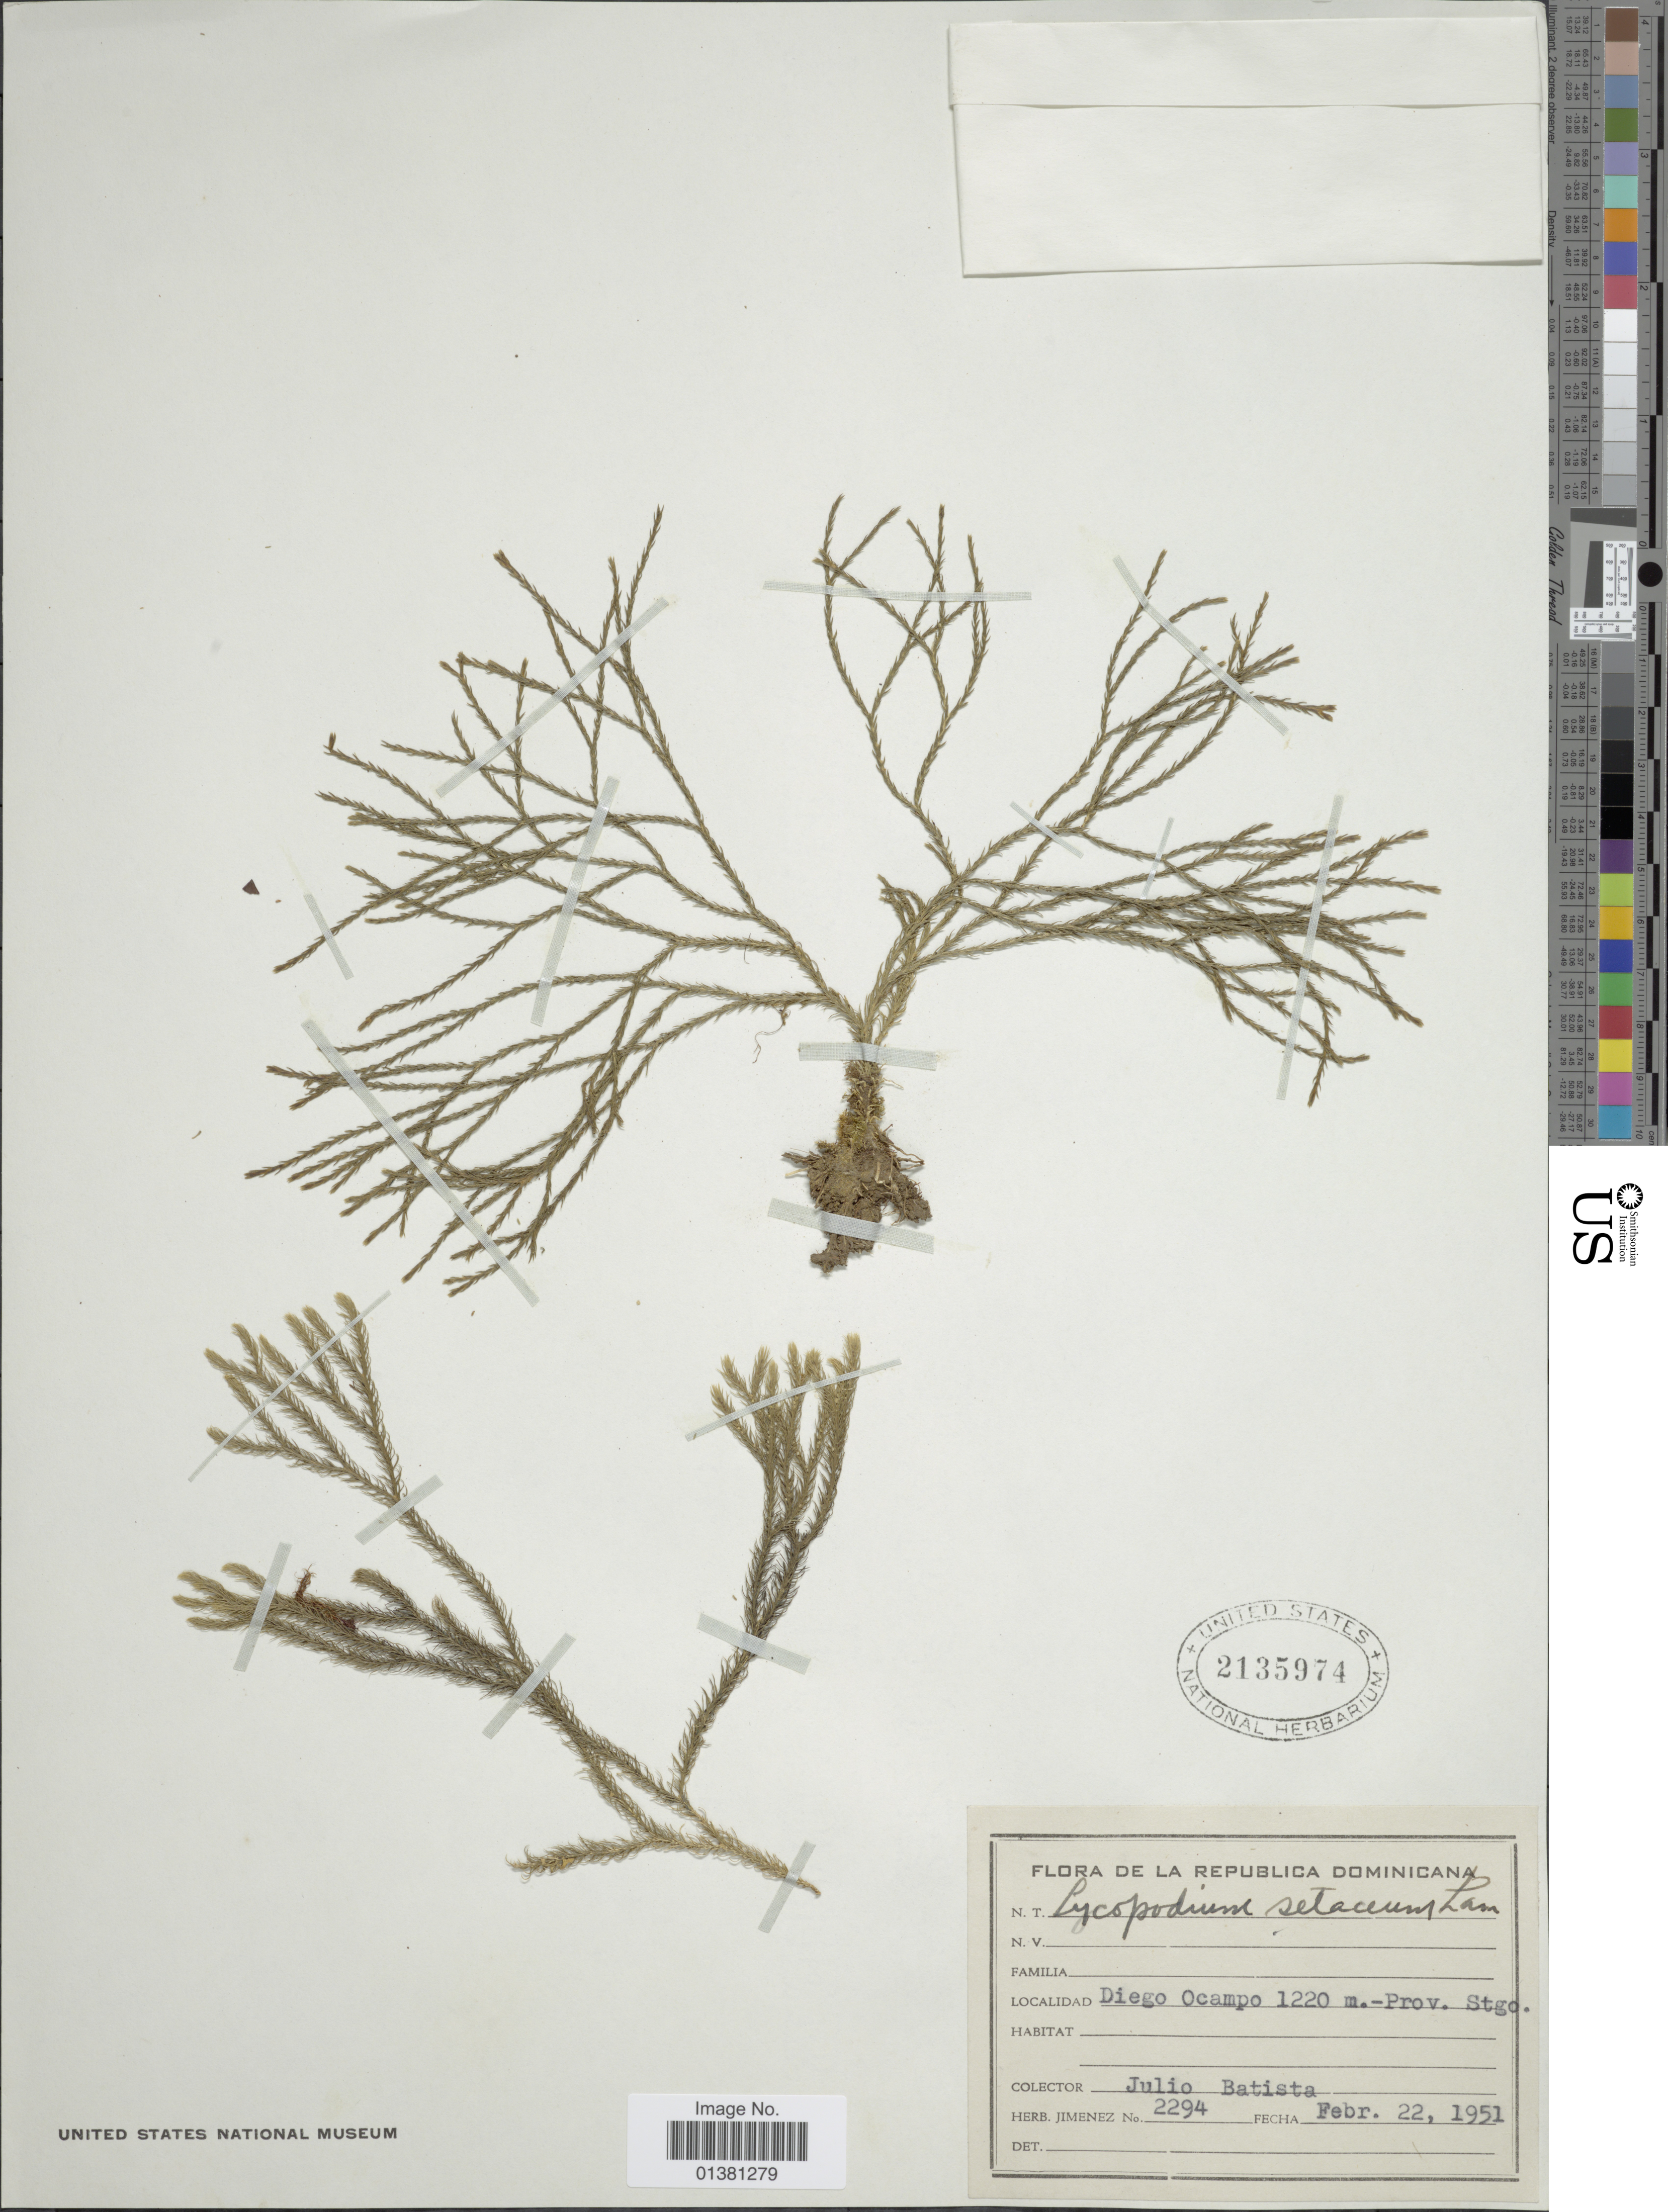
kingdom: Plantae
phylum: Tracheophyta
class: Lycopodiopsida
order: Lycopodiales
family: Lycopodiaceae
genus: Phlegmariurus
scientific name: Phlegmariurus acerosus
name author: (Sw.) B. Øllg.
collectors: J. Batista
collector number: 2294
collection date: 1951-02-22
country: Dominican Republic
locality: Diego Ocampo, Prov. Stgo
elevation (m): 1220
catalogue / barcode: US 2135974